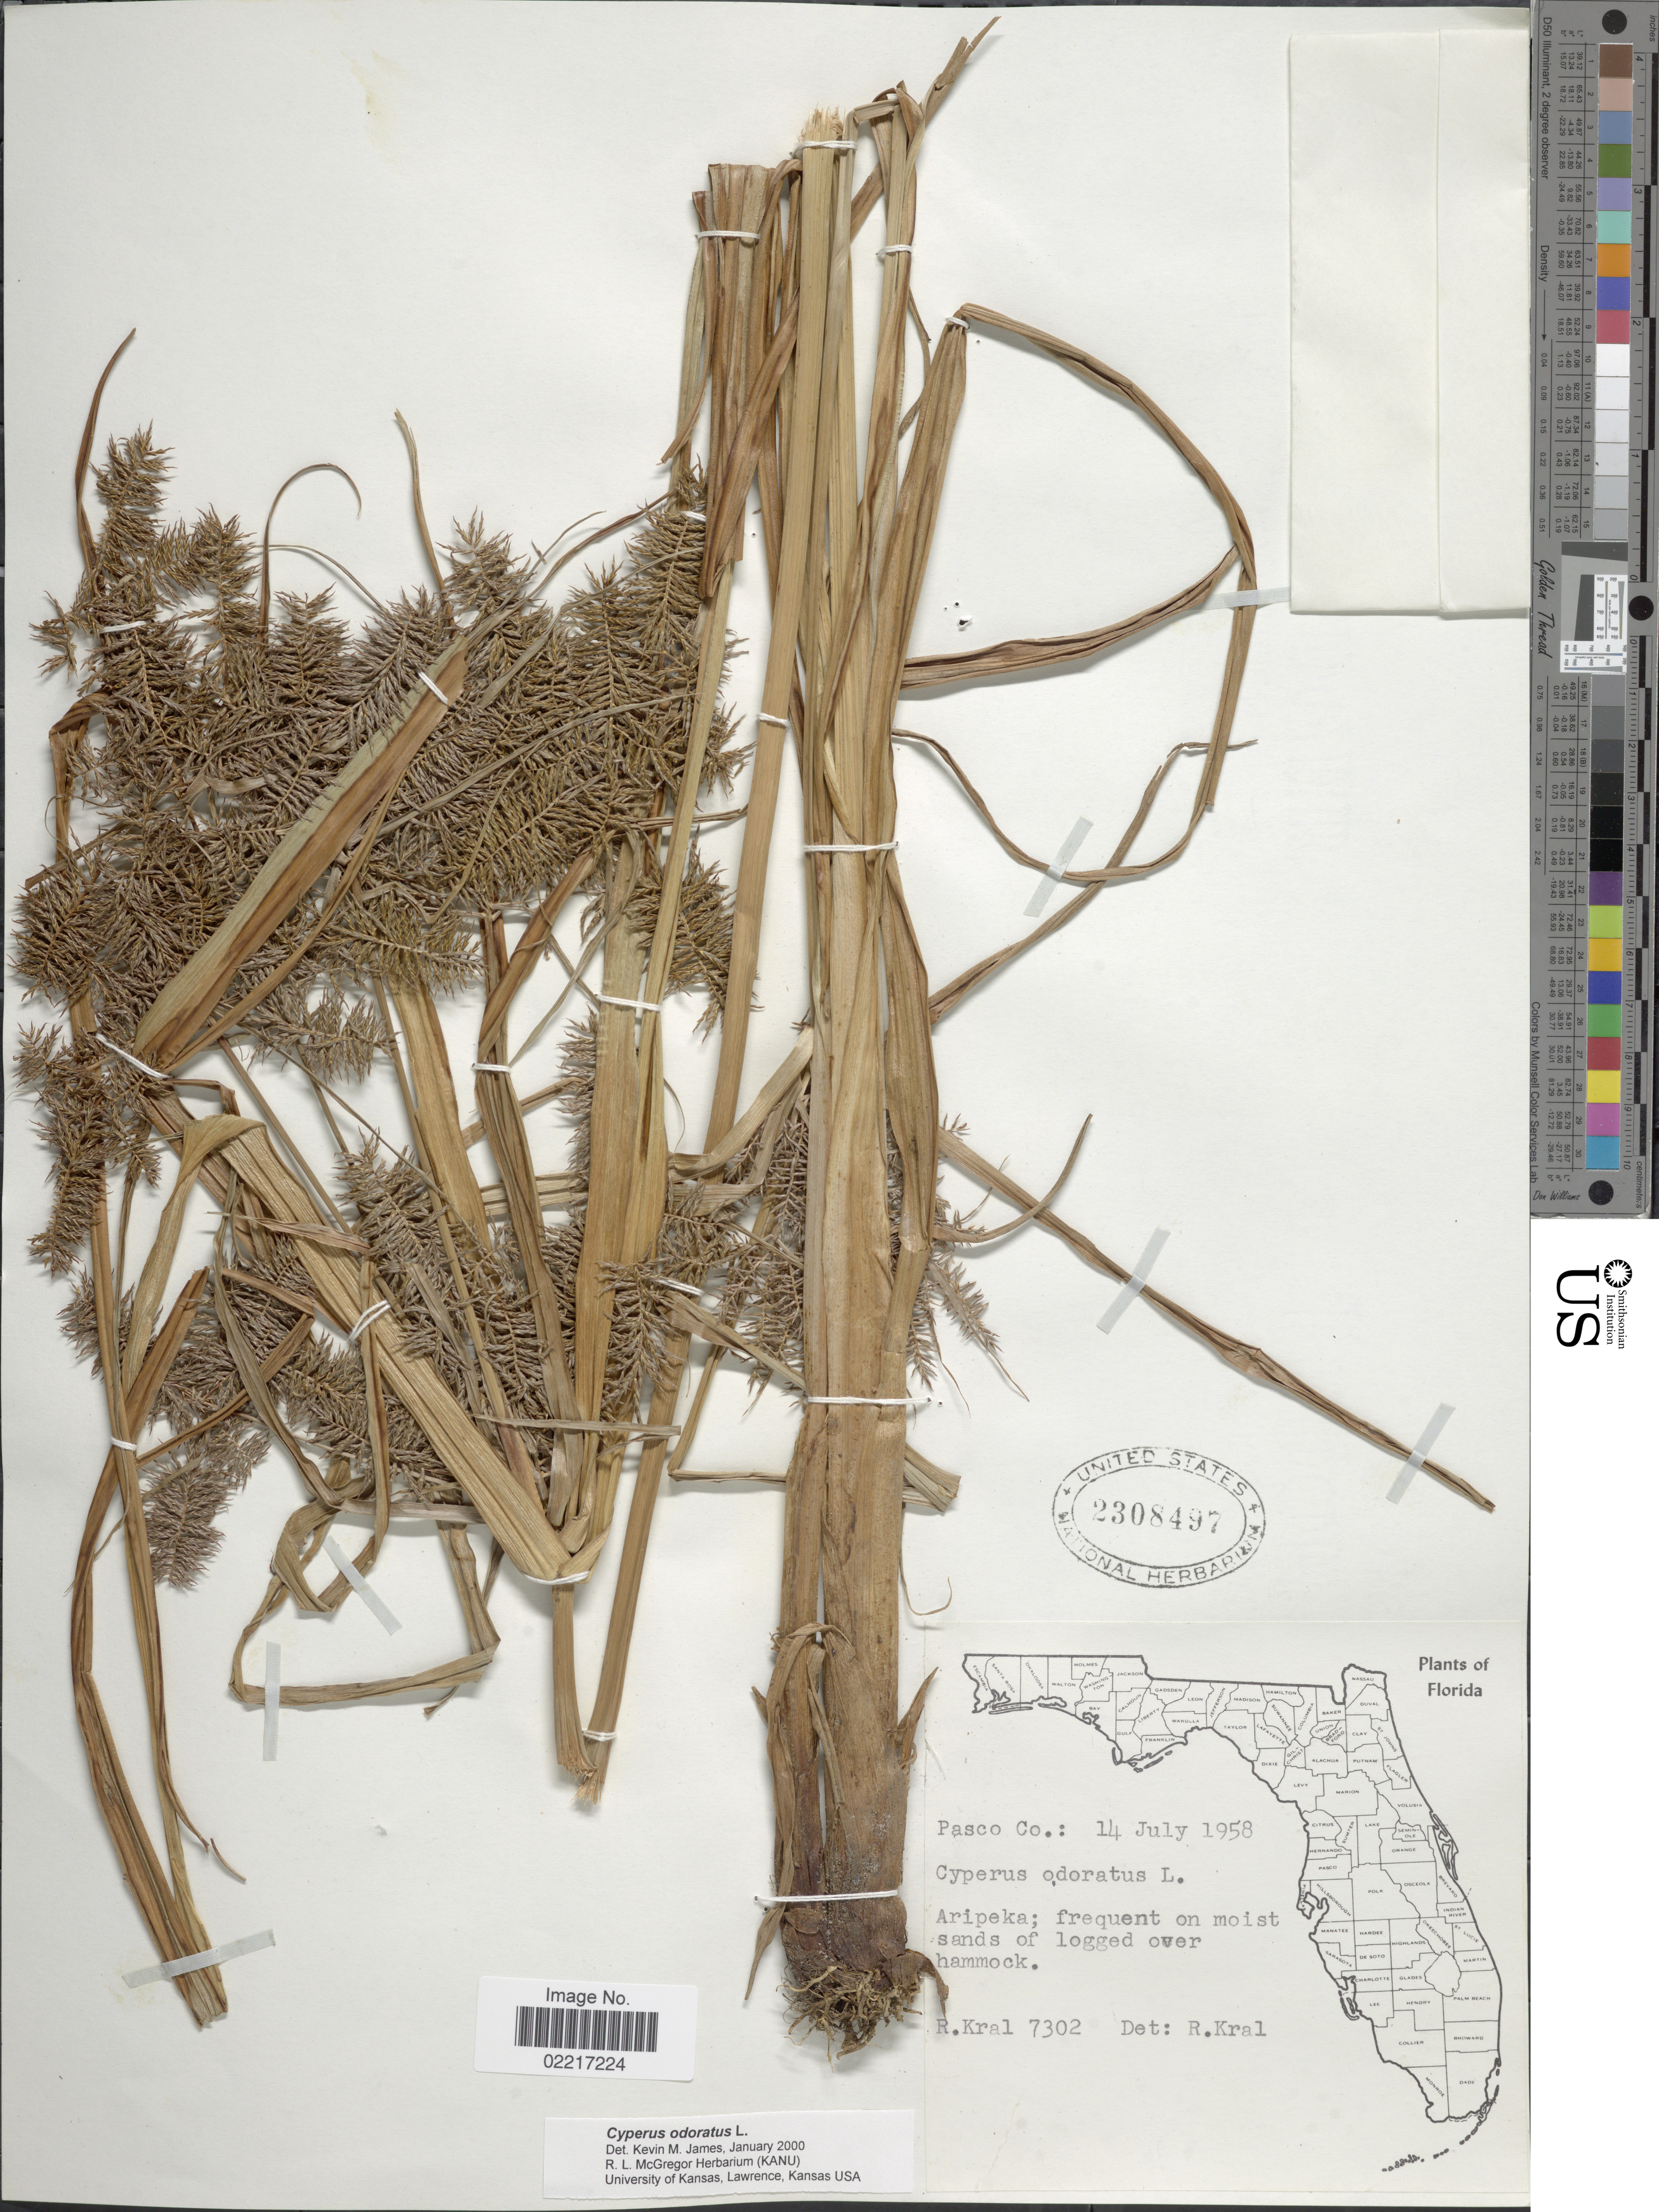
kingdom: Plantae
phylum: Tracheophyta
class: Liliopsida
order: Poales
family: Cyperaceae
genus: Cyperus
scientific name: Cyperus odoratus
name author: L.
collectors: R. Kral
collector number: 7302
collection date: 1958-07-14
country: United States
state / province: Florida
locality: Pasco Co.: Aripeka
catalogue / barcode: US 2308497